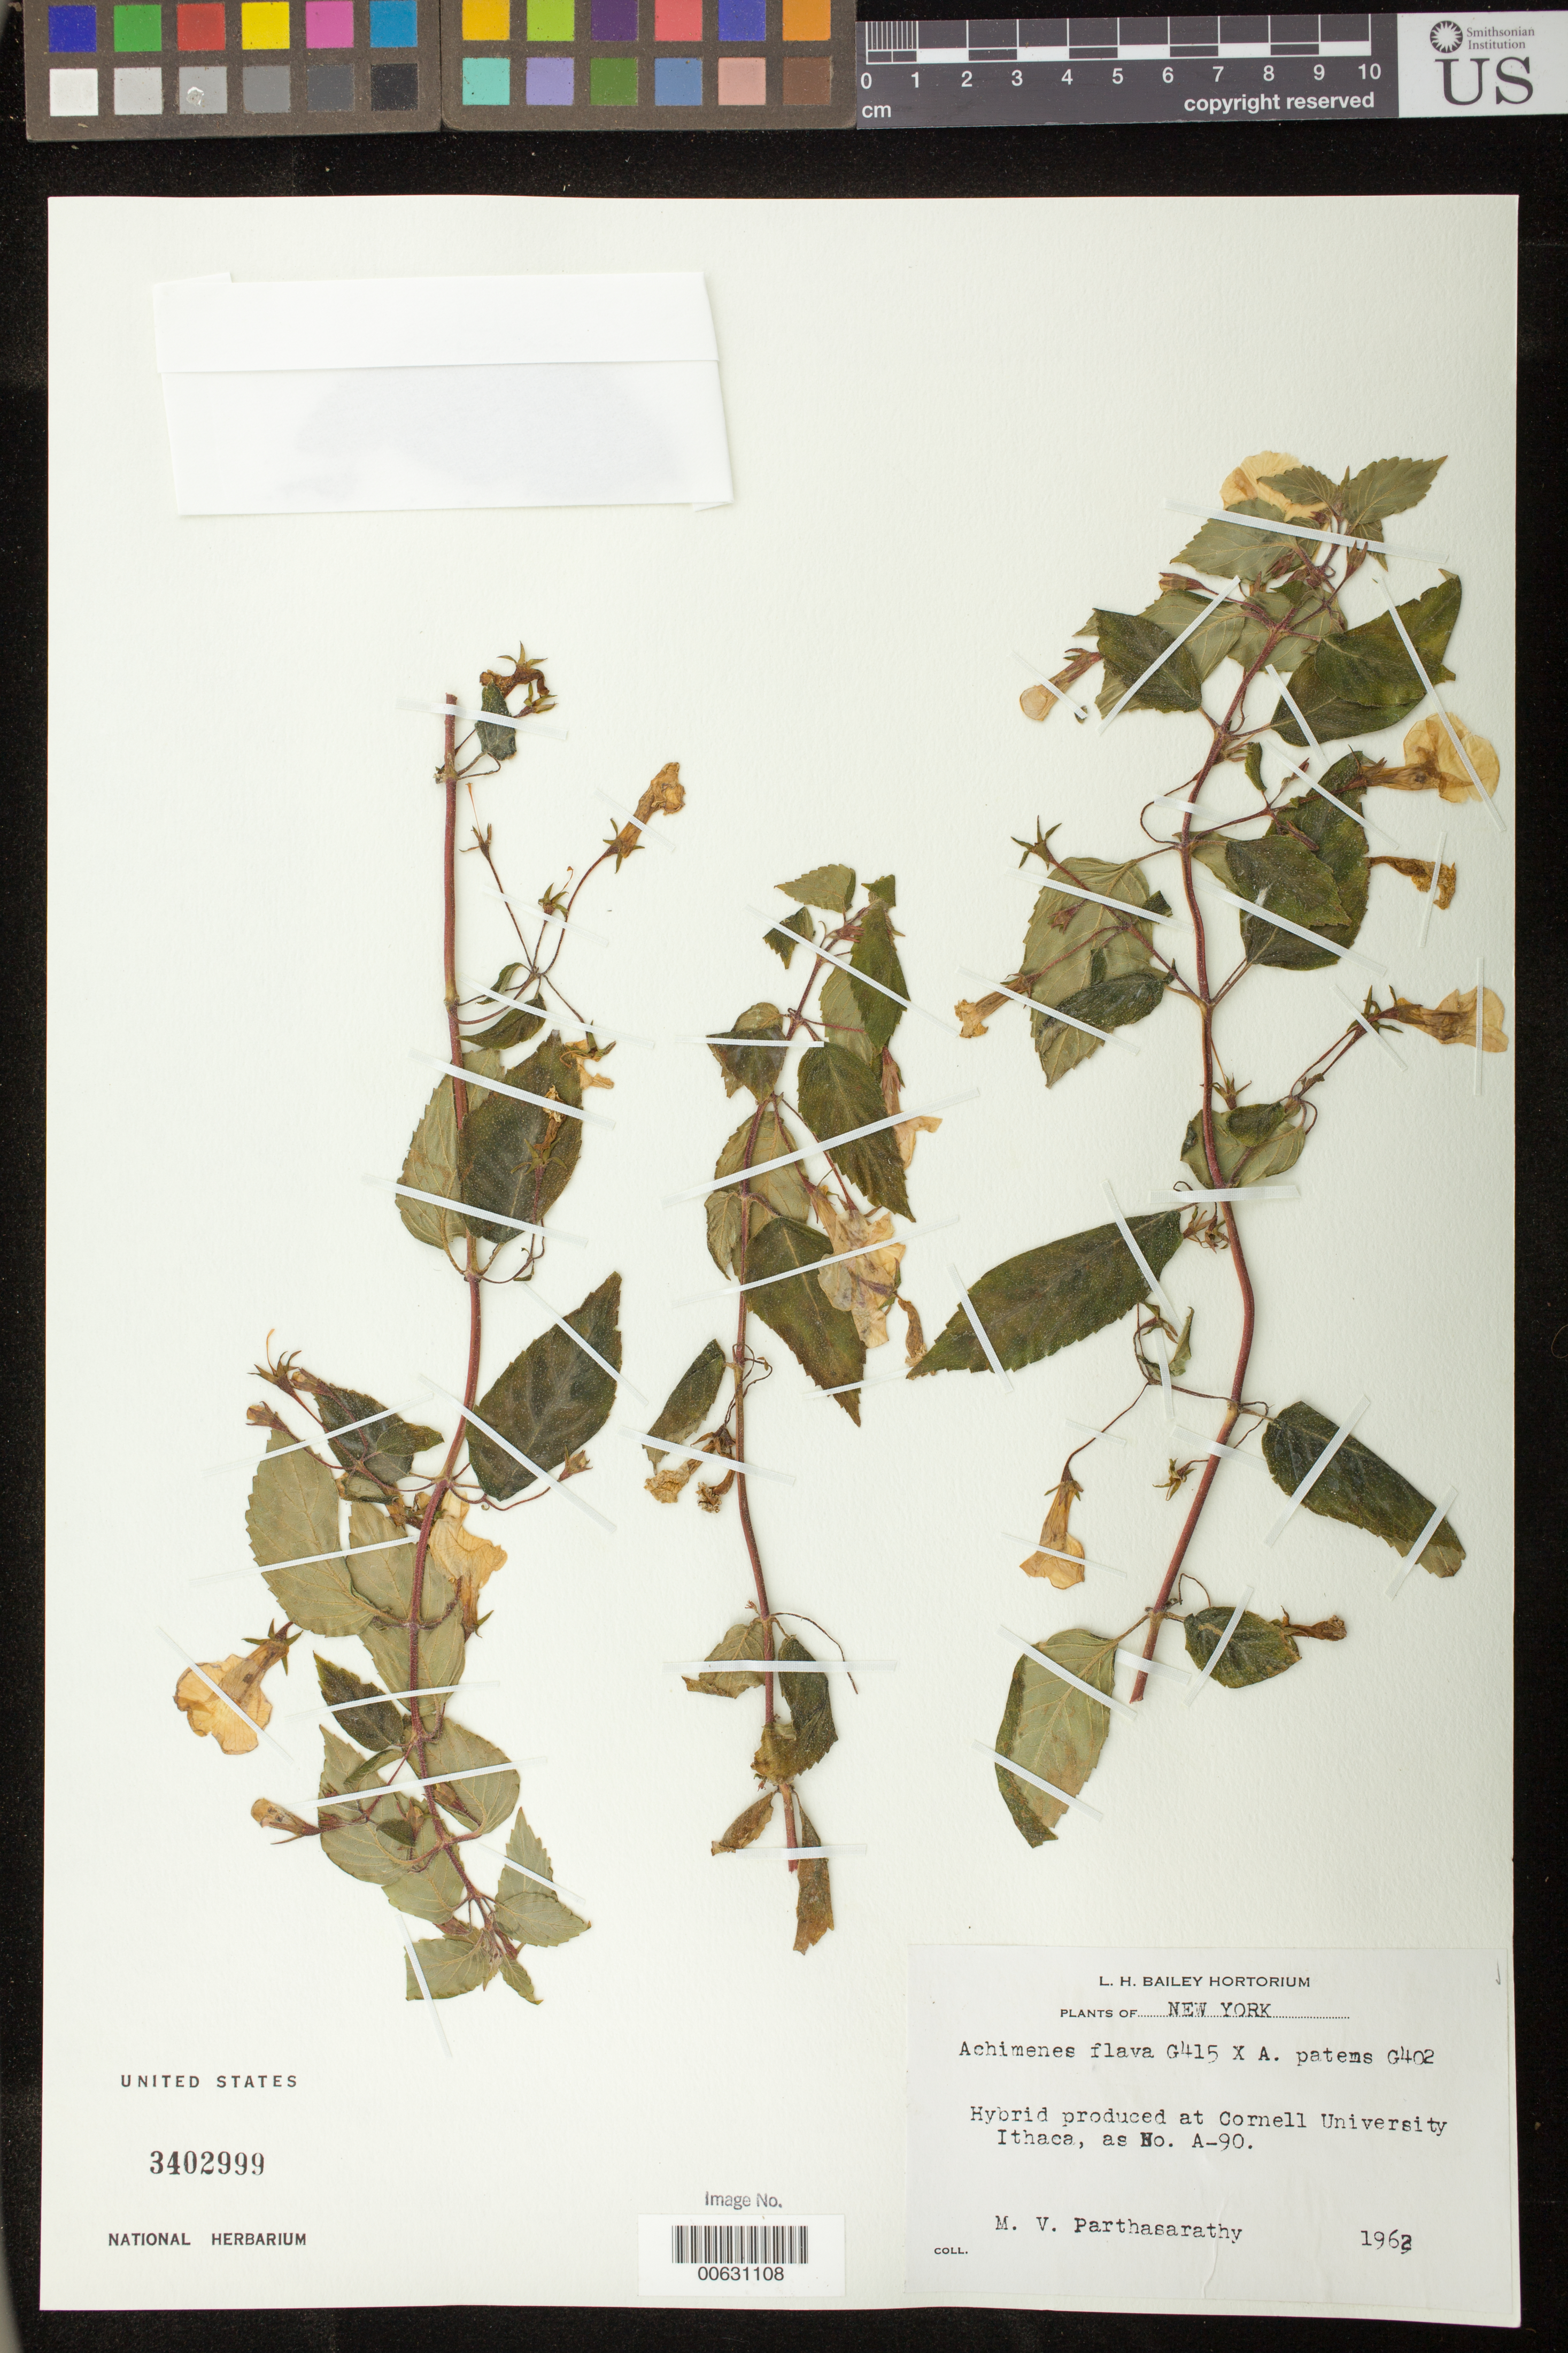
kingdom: Plantae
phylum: Tracheophyta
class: Magnoliopsida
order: Lamiales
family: Gesneriaceae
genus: Achimenes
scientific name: Achimenes hybrid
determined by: Skog, Laurence E.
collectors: M. Parthasarathy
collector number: s.n. [A-90]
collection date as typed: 1962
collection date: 1962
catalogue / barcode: US 3402999